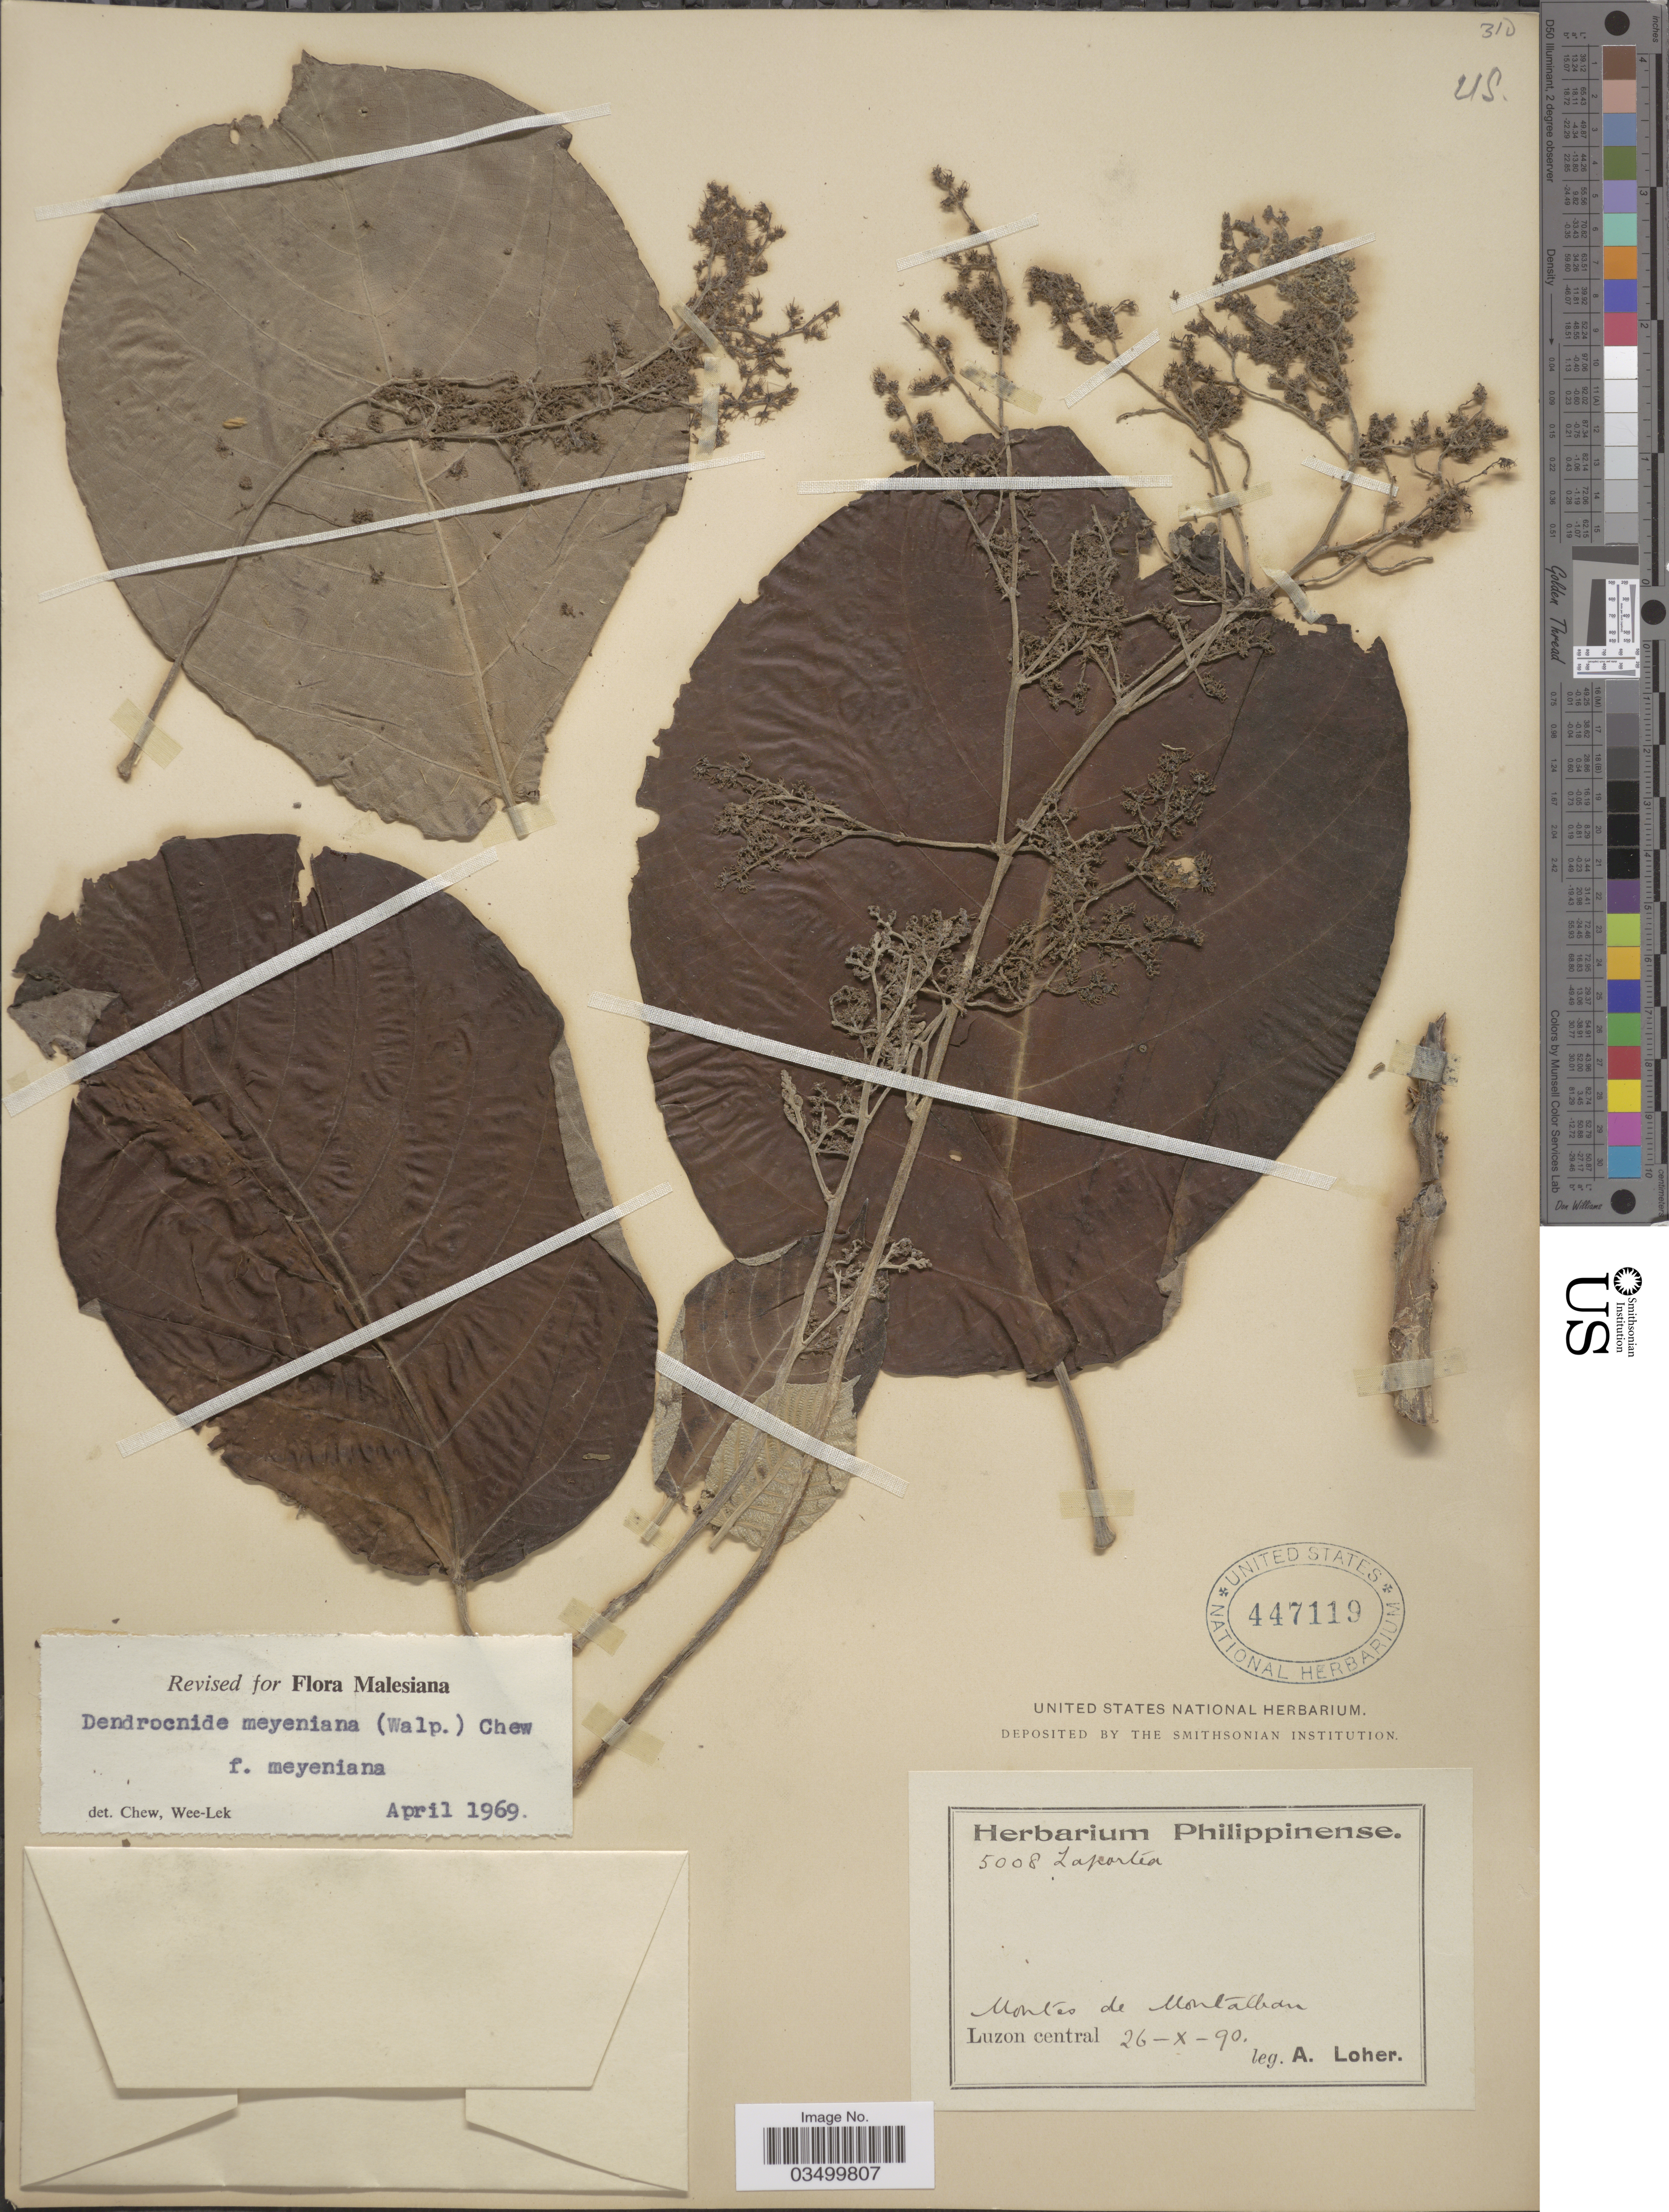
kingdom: Plantae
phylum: Tracheophyta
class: Magnoliopsida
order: Rosales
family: Urticaceae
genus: Dendrocnide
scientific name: Dendrocnide meyeniana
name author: (Walp.) Chew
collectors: A. Loher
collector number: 5008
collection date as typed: Transcribed d/m/y: 26/10/90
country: Philippines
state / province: Central Luzon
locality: Montes de Montalban. Luzon central.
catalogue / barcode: US 447119